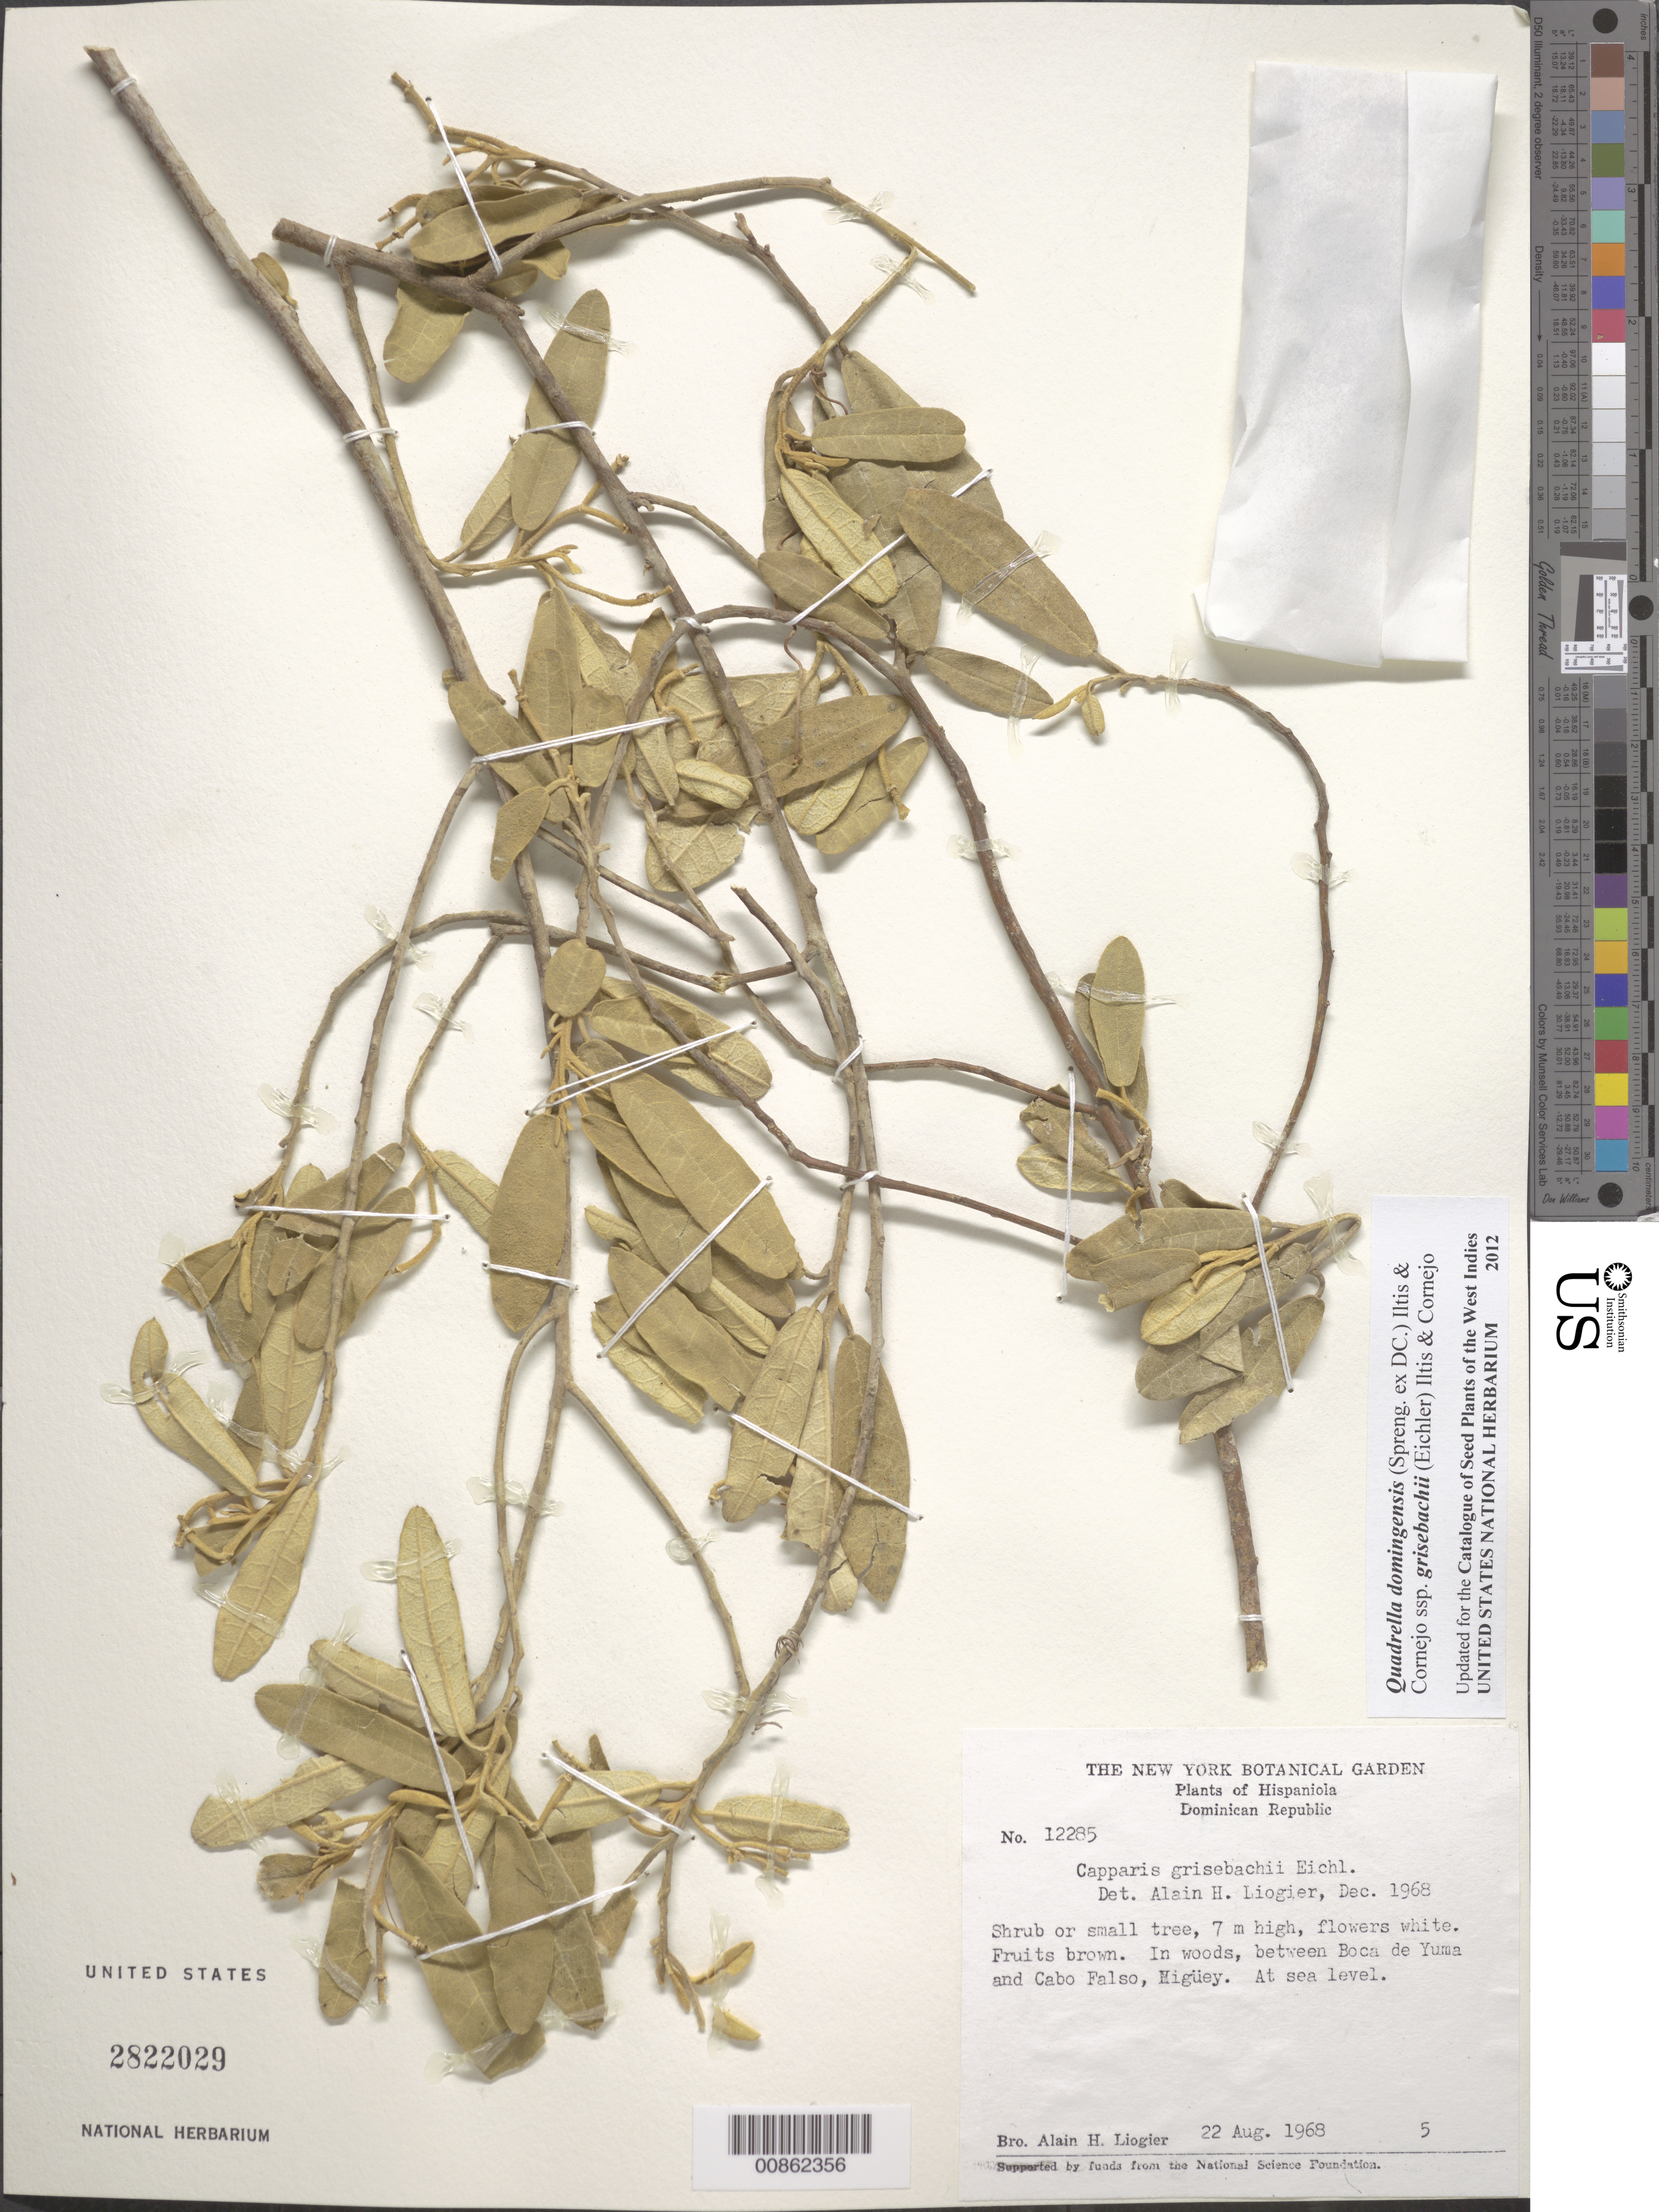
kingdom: Plantae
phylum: Tracheophyta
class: Magnoliopsida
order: Brassicales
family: Capparaceae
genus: Quadrella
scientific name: Quadrella domingensis subsp. grisebachii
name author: (Eichler) Cornejo & Iltis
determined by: Liogier, Alain H.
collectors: A. H. Liogier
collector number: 12285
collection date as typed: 22 Aug 1968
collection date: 1968-08-22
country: Dominican Republic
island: Hispaniola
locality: Between Boca de Yuma and Cabo Falso, Higüey.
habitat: In woods.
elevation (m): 0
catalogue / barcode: US 2822029